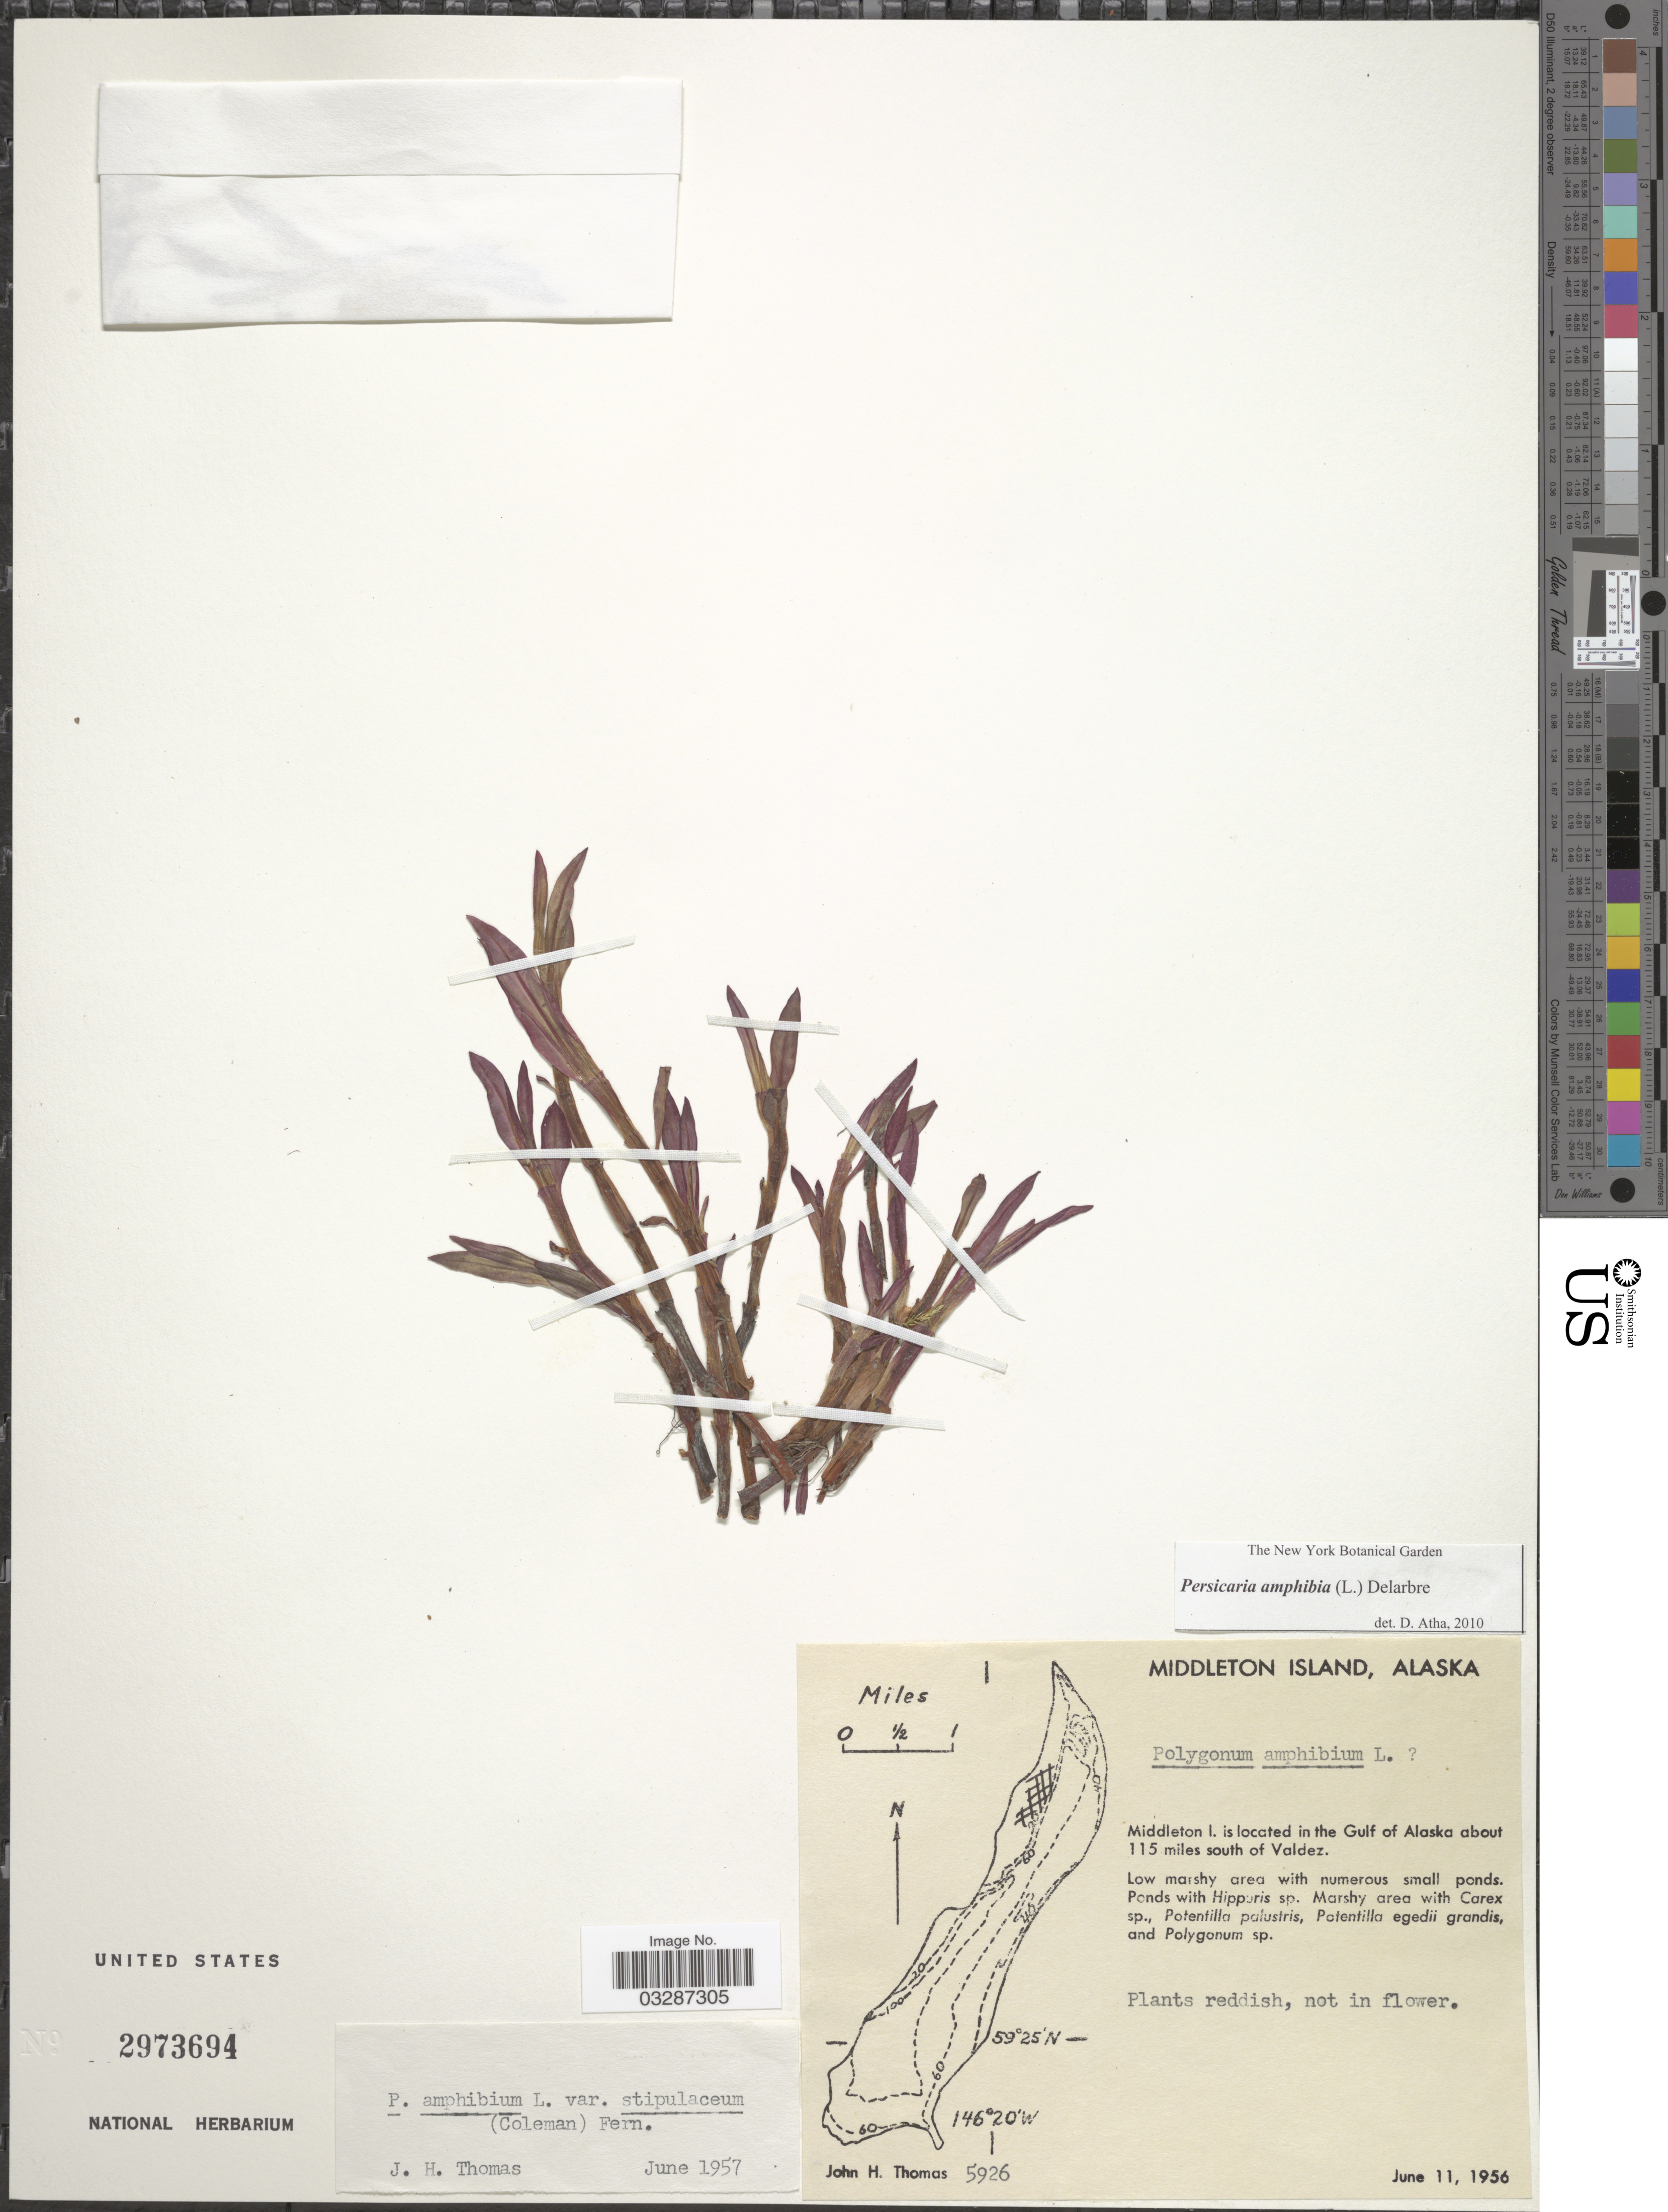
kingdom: Plantae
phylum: Tracheophyta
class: Magnoliopsida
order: Caryophyllales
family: Polygonaceae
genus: Persicaria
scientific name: Persicaria amphibia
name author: (L.) Delarbre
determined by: Atha, D. E.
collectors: J. H. Thomas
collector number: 5926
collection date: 1956-06-11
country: United States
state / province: Alaska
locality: Middleton Island. Middleton I. is located in the Gulf of Alaska about 115 miles south of Valdez. Low marshy area with numerous small ponds.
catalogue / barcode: US 2973694